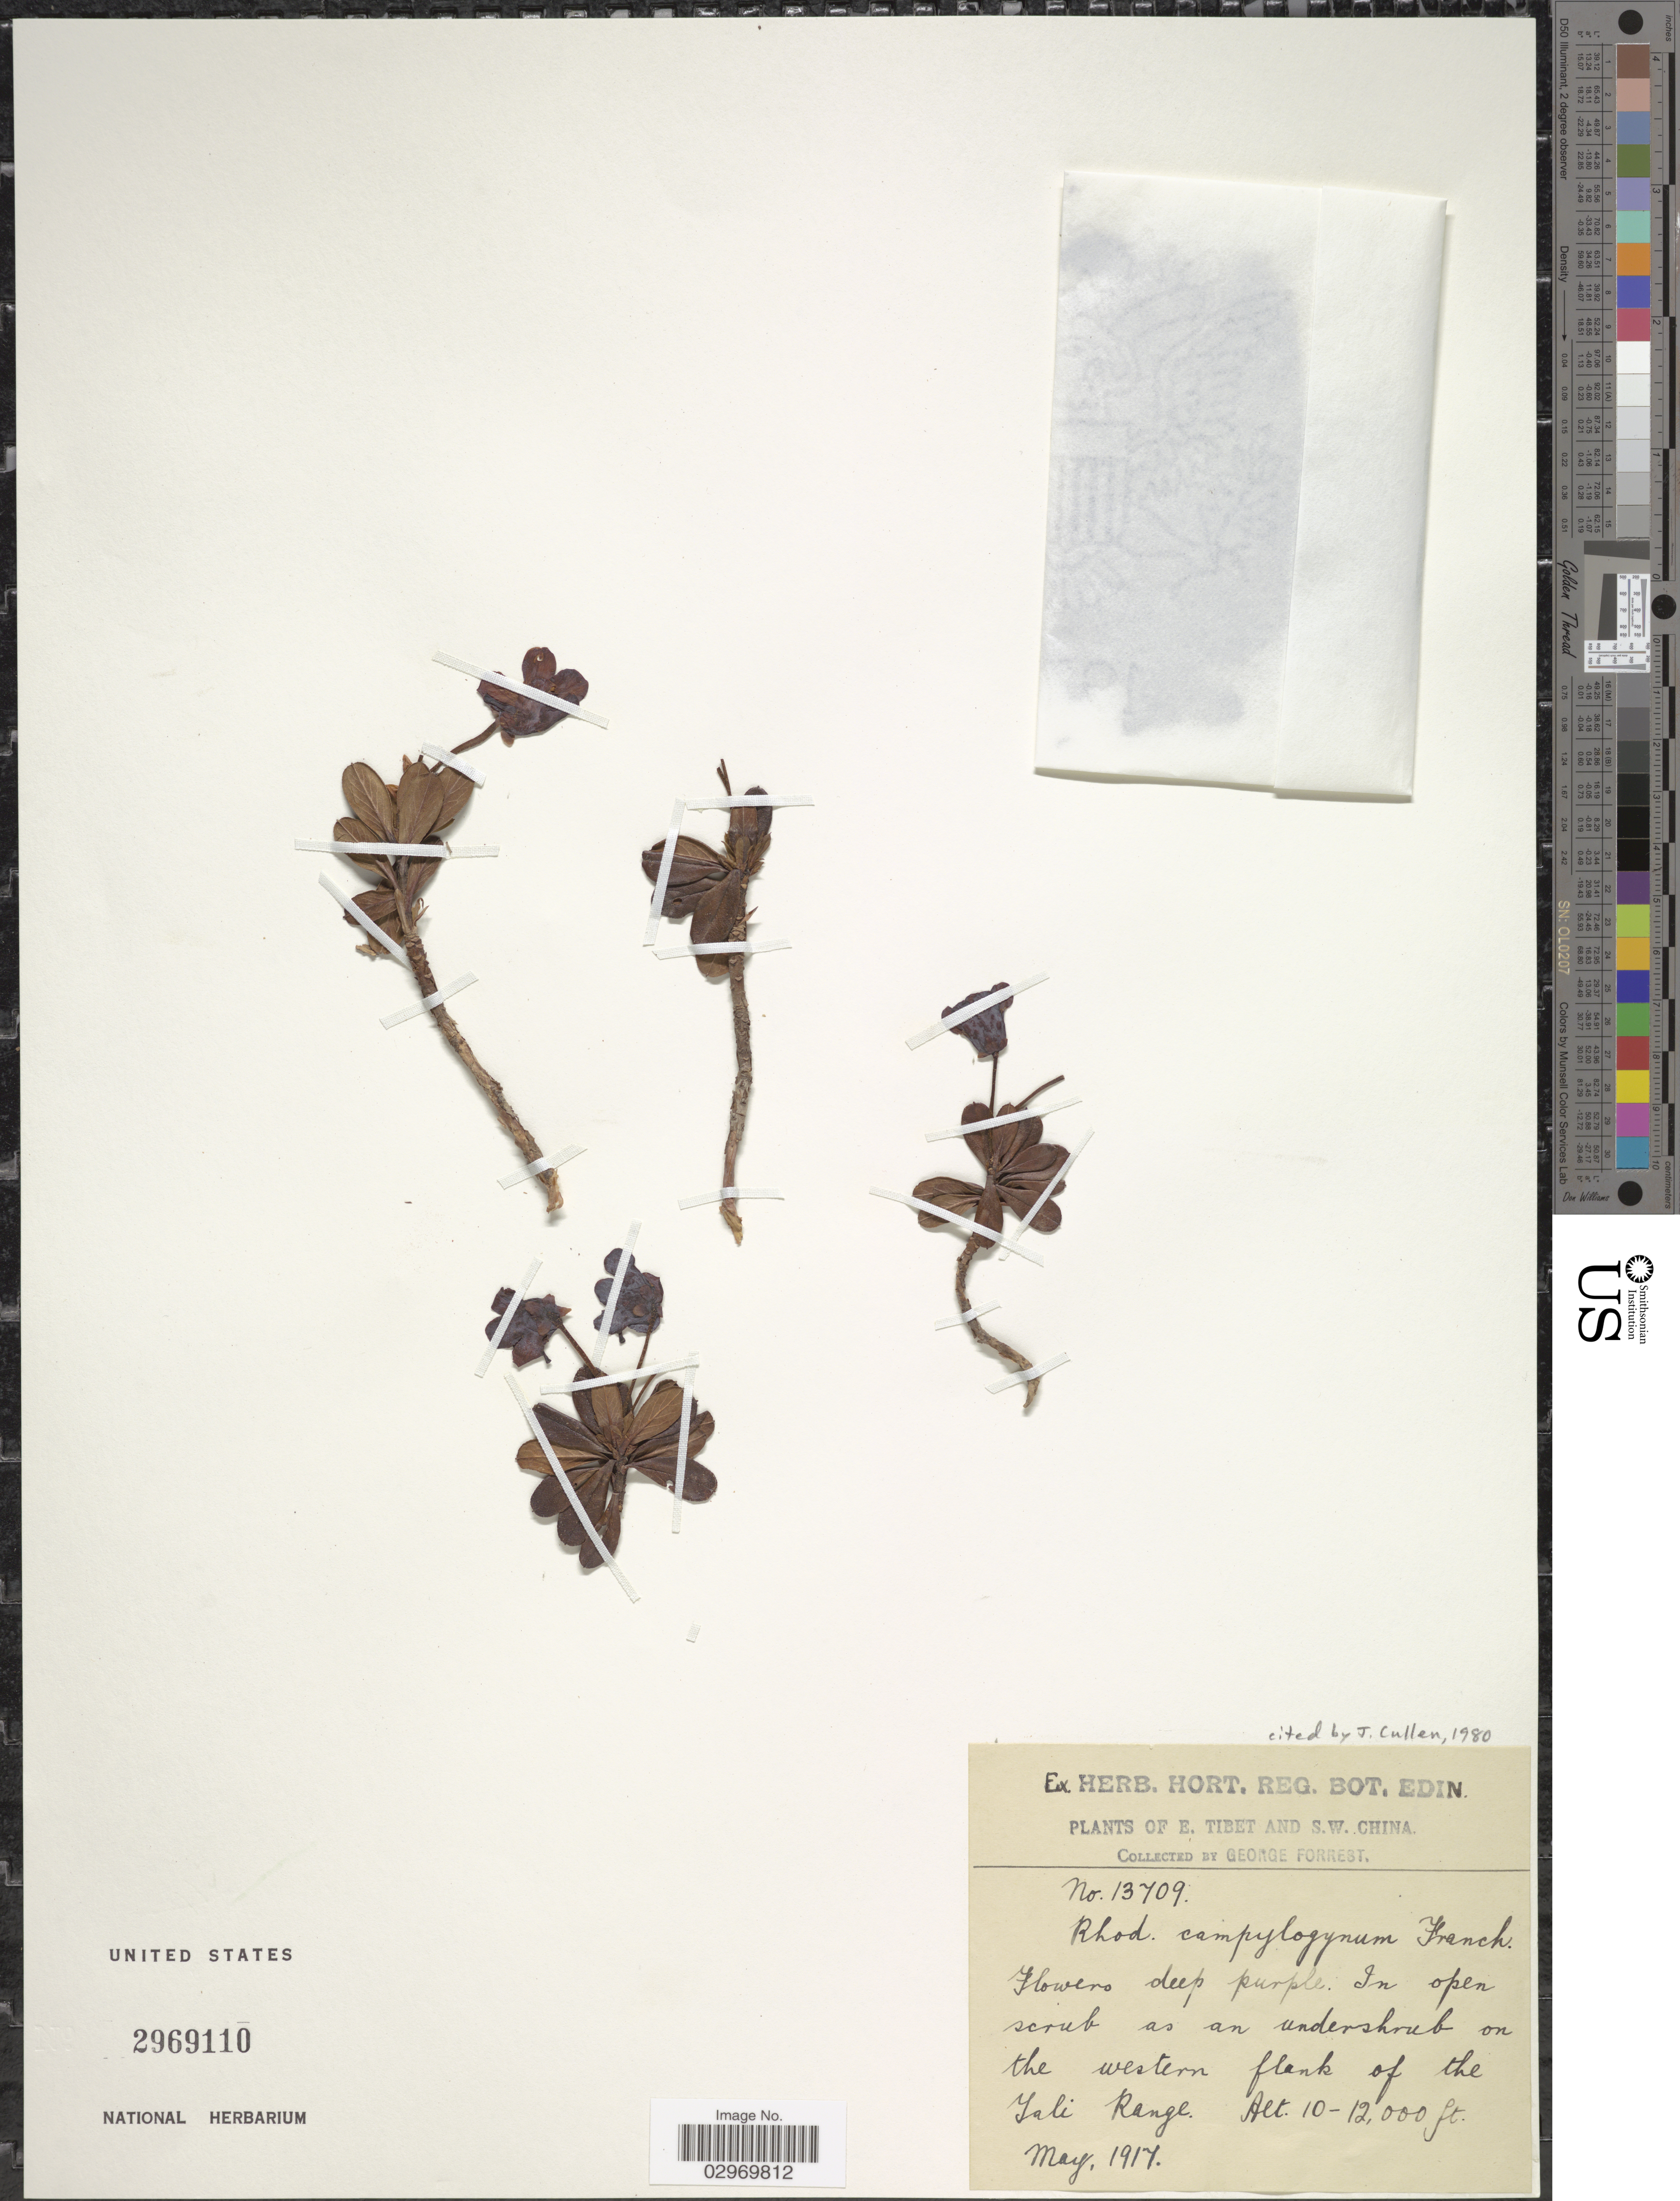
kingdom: Plantae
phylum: Tracheophyta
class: Magnoliopsida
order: Ericales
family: Ericaceae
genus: Rhododendron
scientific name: Rhododendron campylogynum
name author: Franch.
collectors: G. Forrest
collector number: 13709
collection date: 1917-05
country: China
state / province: Xizang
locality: E. Tibet and S.W. China. On the western flank of the Yali Range.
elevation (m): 3048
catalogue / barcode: US 2969110